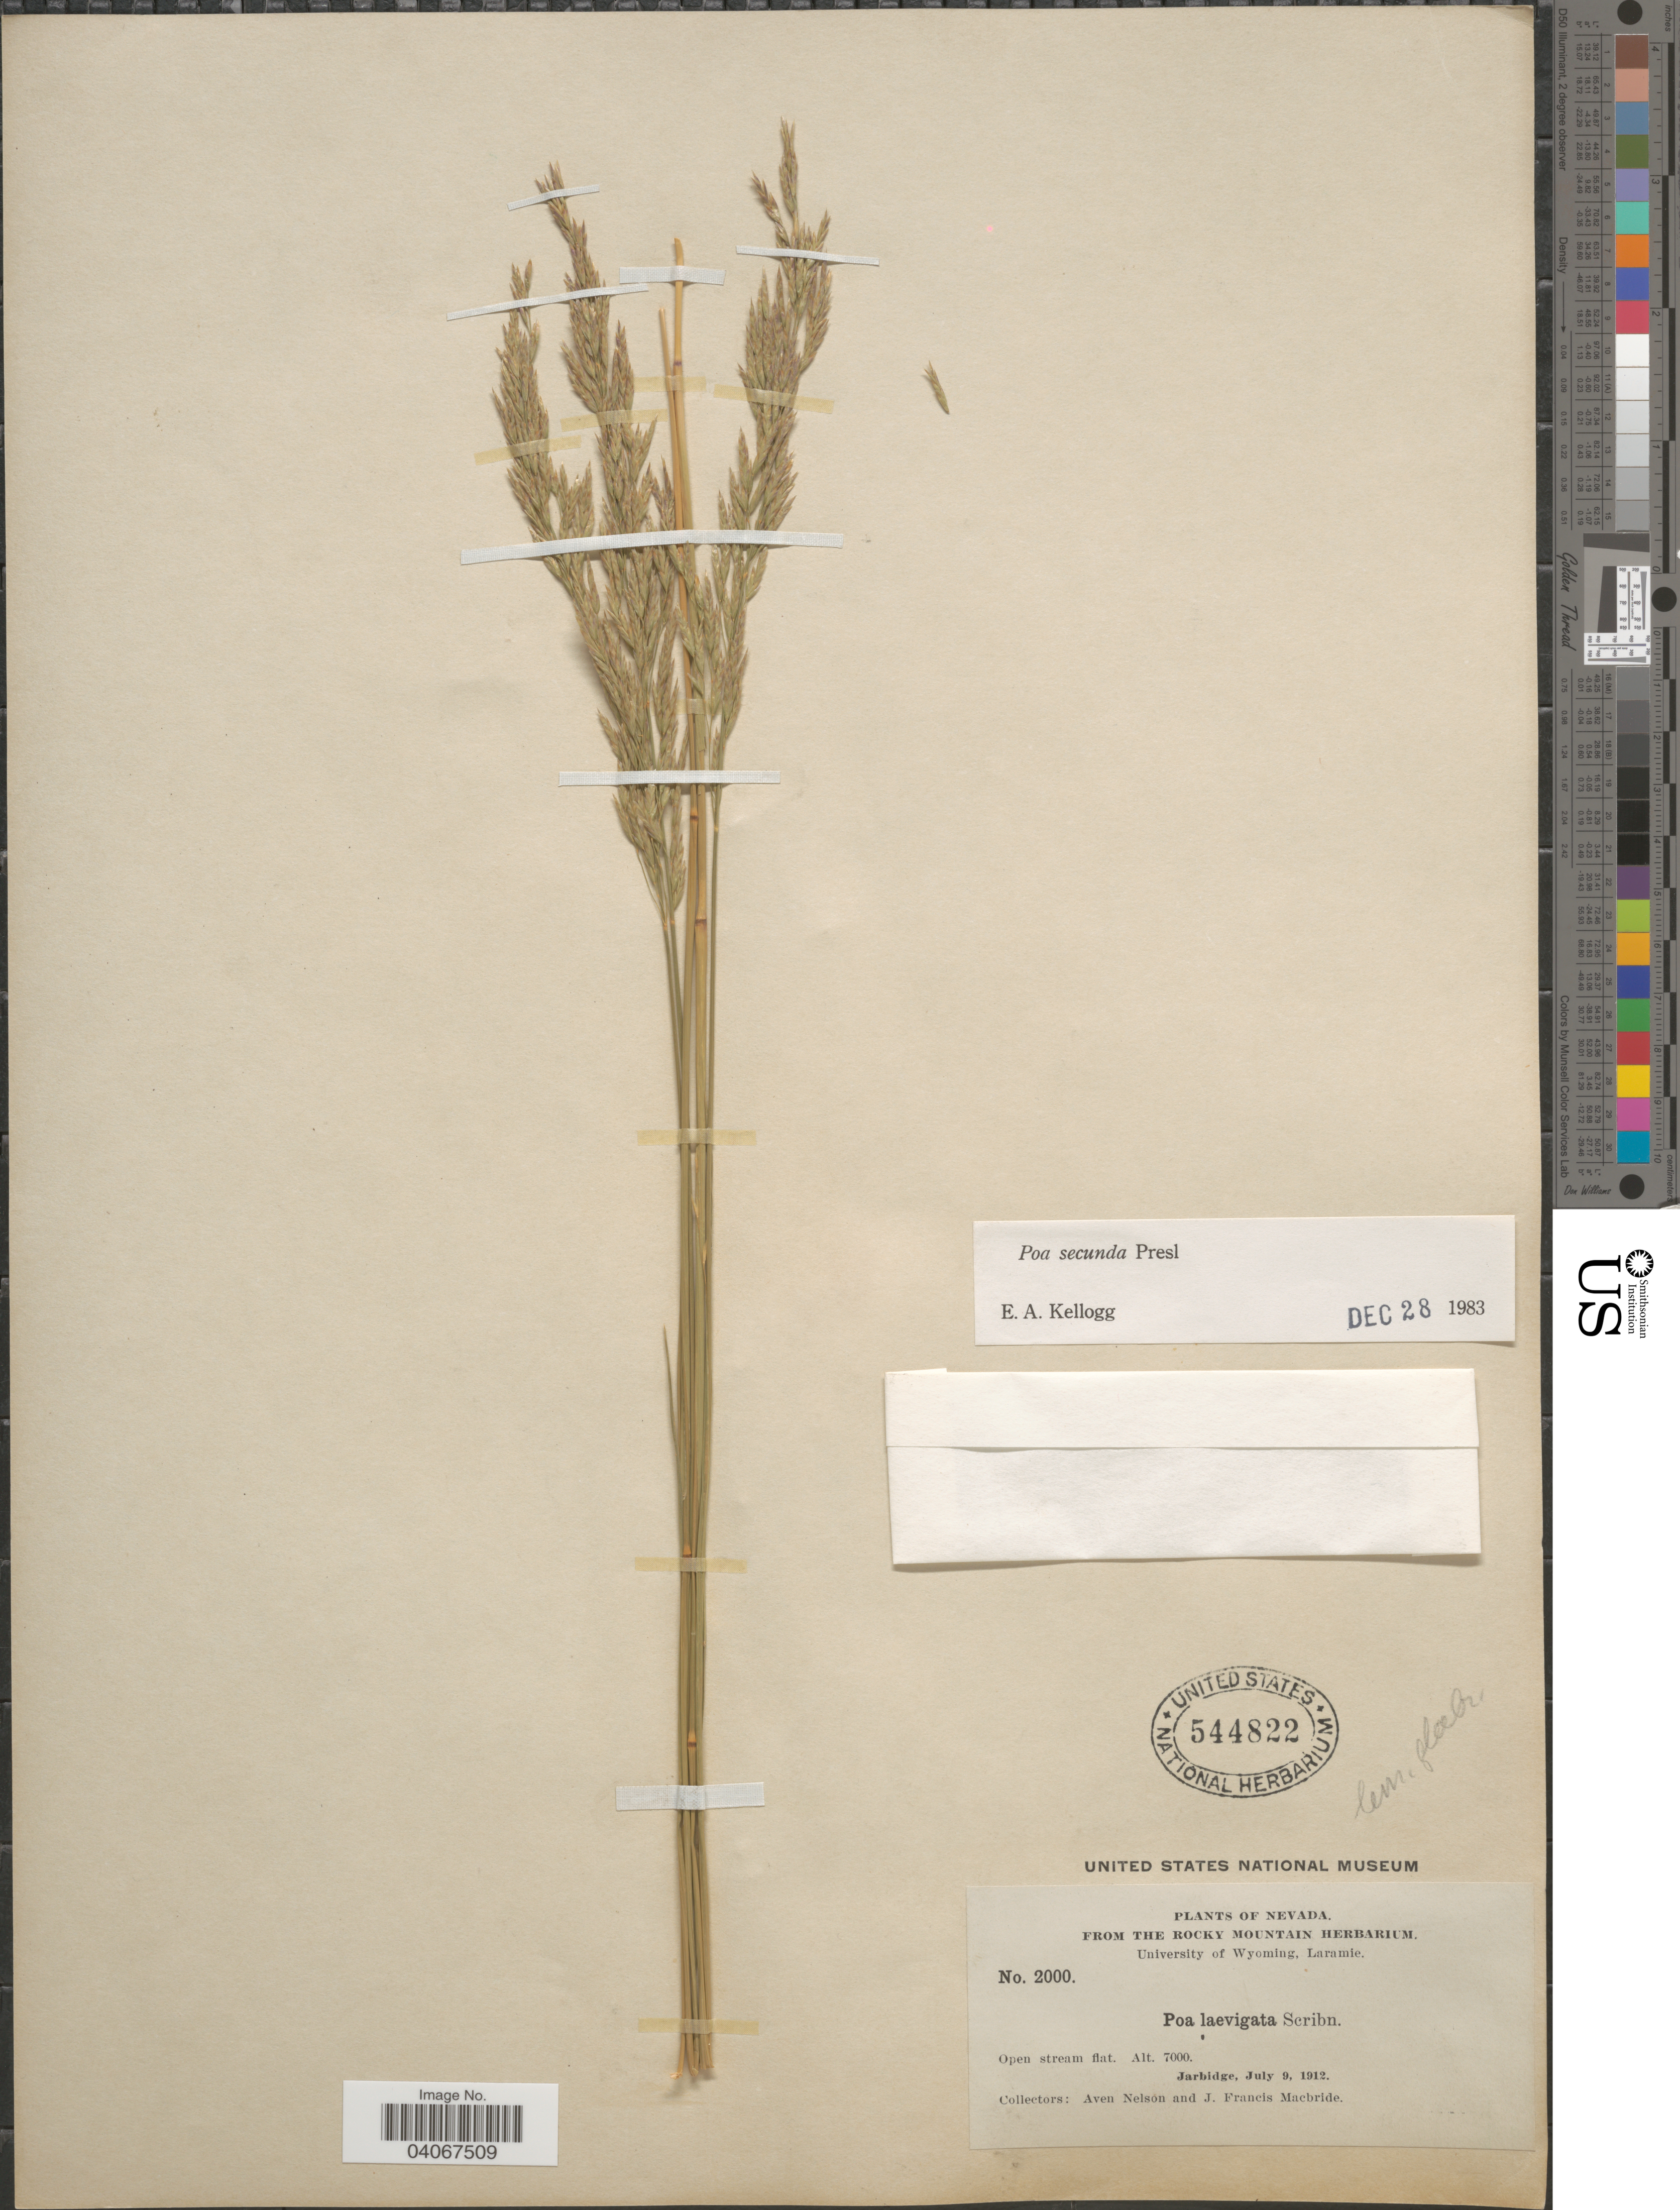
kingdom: Plantae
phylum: Tracheophyta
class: Liliopsida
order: Poales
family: Poaceae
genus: Poa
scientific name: Poa secunda subsp. secunda var. secunda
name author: J. Presl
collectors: A. Nelson & J. F. Macbride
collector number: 2000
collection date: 1912-07-09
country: United States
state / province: Nevada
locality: Open stream flat. Jarbidge.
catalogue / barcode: US 544822